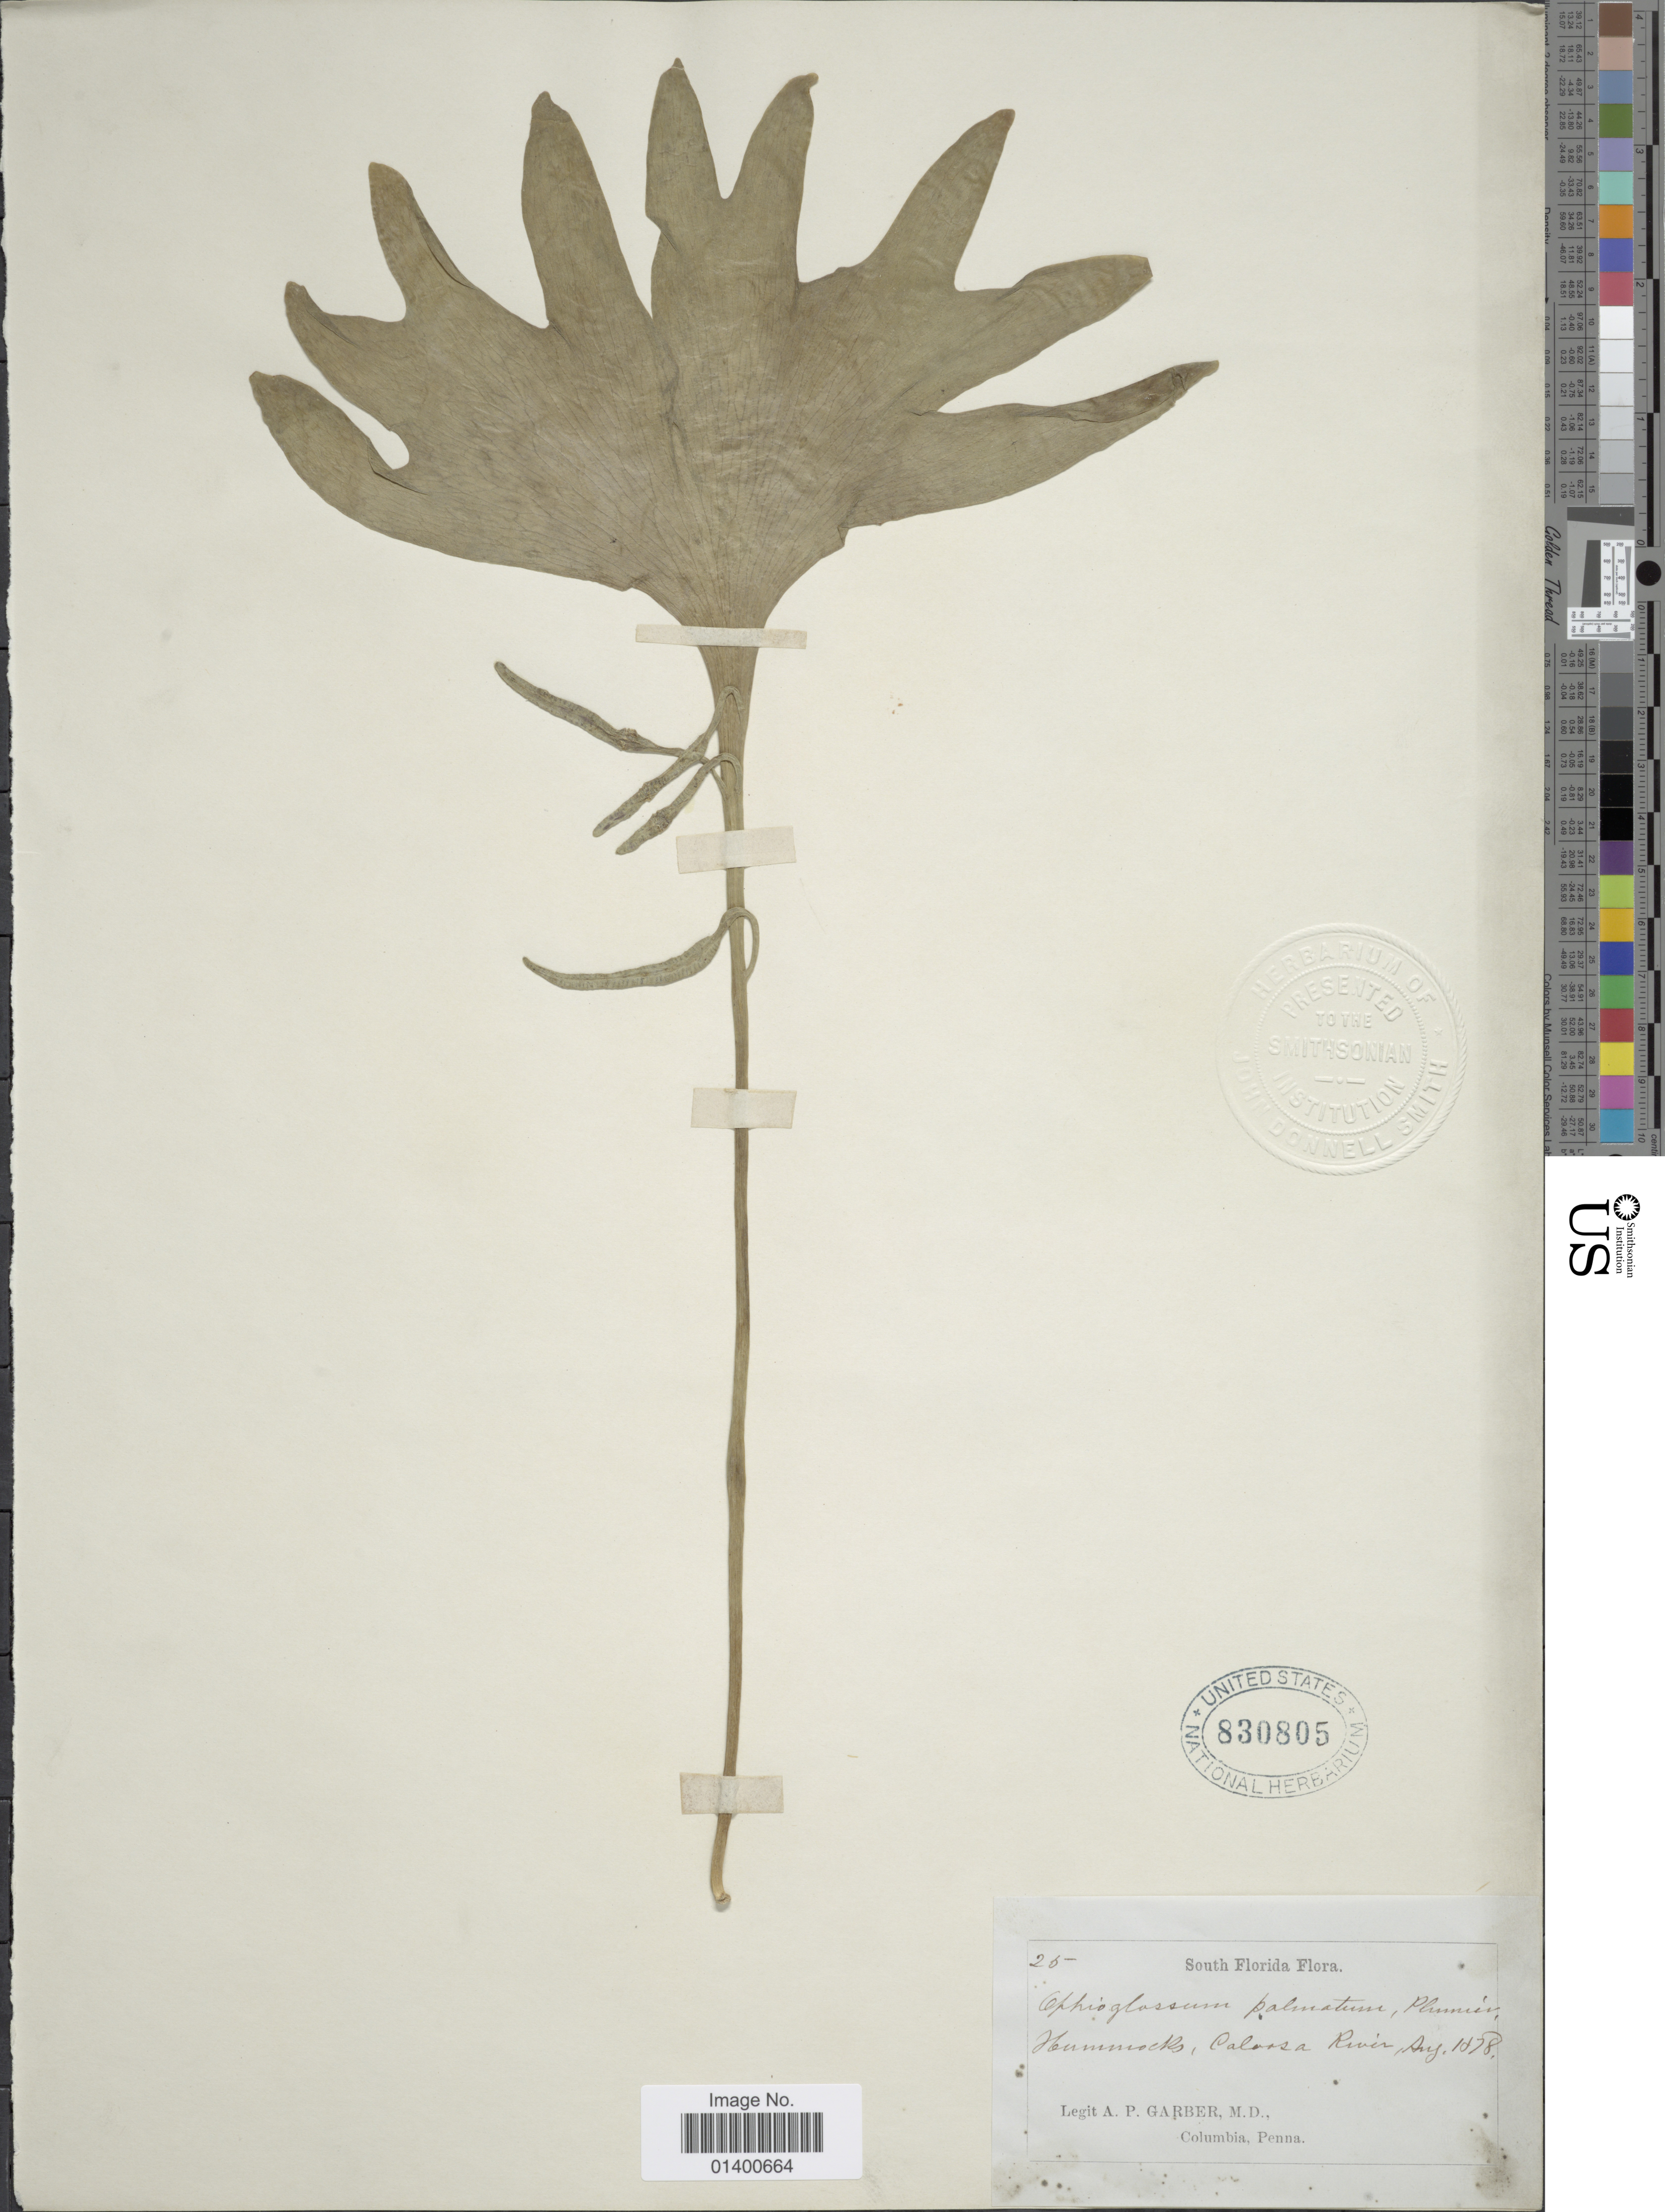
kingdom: Plantae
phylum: Tracheophyta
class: Polypodiopsida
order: Ophioglossales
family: Ophioglossaceae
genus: Cheiroglossa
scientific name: Cheiroglossa palmata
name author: (L.) C. Presl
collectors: A. P. Garber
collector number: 25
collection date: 1878-08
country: United States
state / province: Florida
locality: South Florida, Hummocks, Coloosa River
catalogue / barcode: US 830805